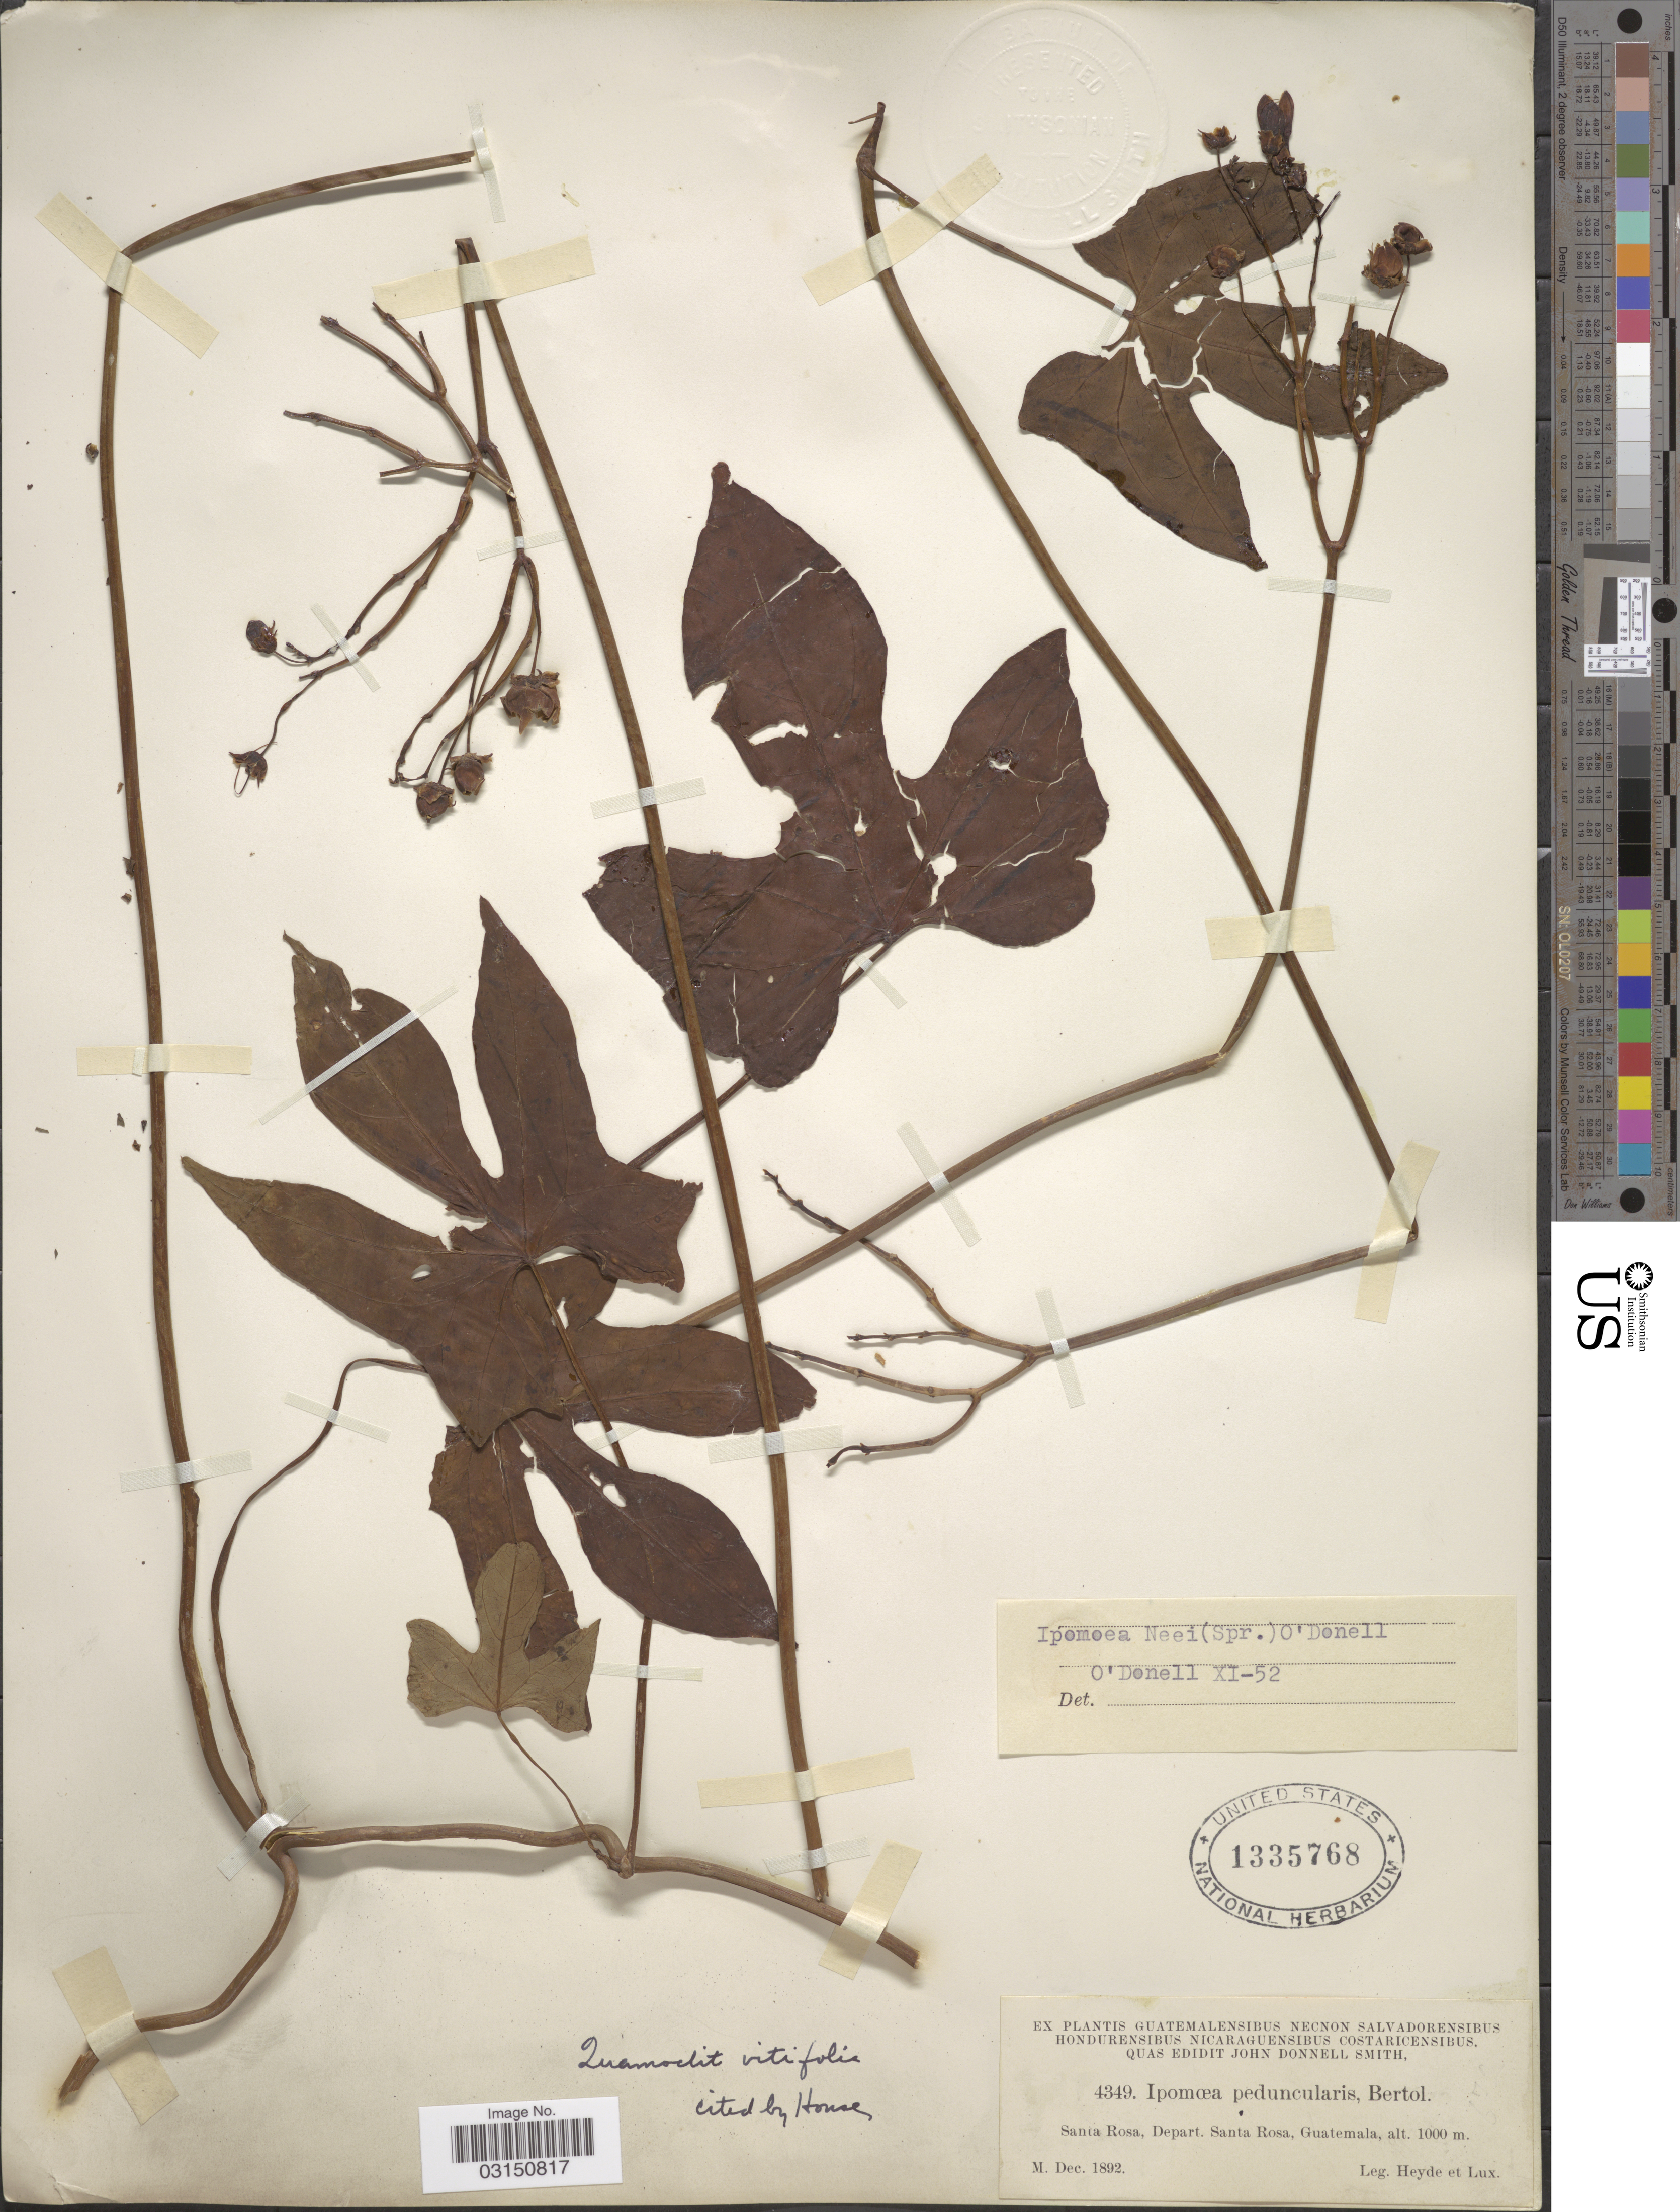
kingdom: Plantae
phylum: Tracheophyta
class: Magnoliopsida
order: Solanales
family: Convolvulaceae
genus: Ipomoea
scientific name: Ipomoea neei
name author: (Spreng.) O'Donell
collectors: Heyde & Lux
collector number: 4349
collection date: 1892-12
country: Guatemala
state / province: Santa Rosa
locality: Santa Rosa, Depart. Santa Rosa.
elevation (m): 1000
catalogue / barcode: US 1335768